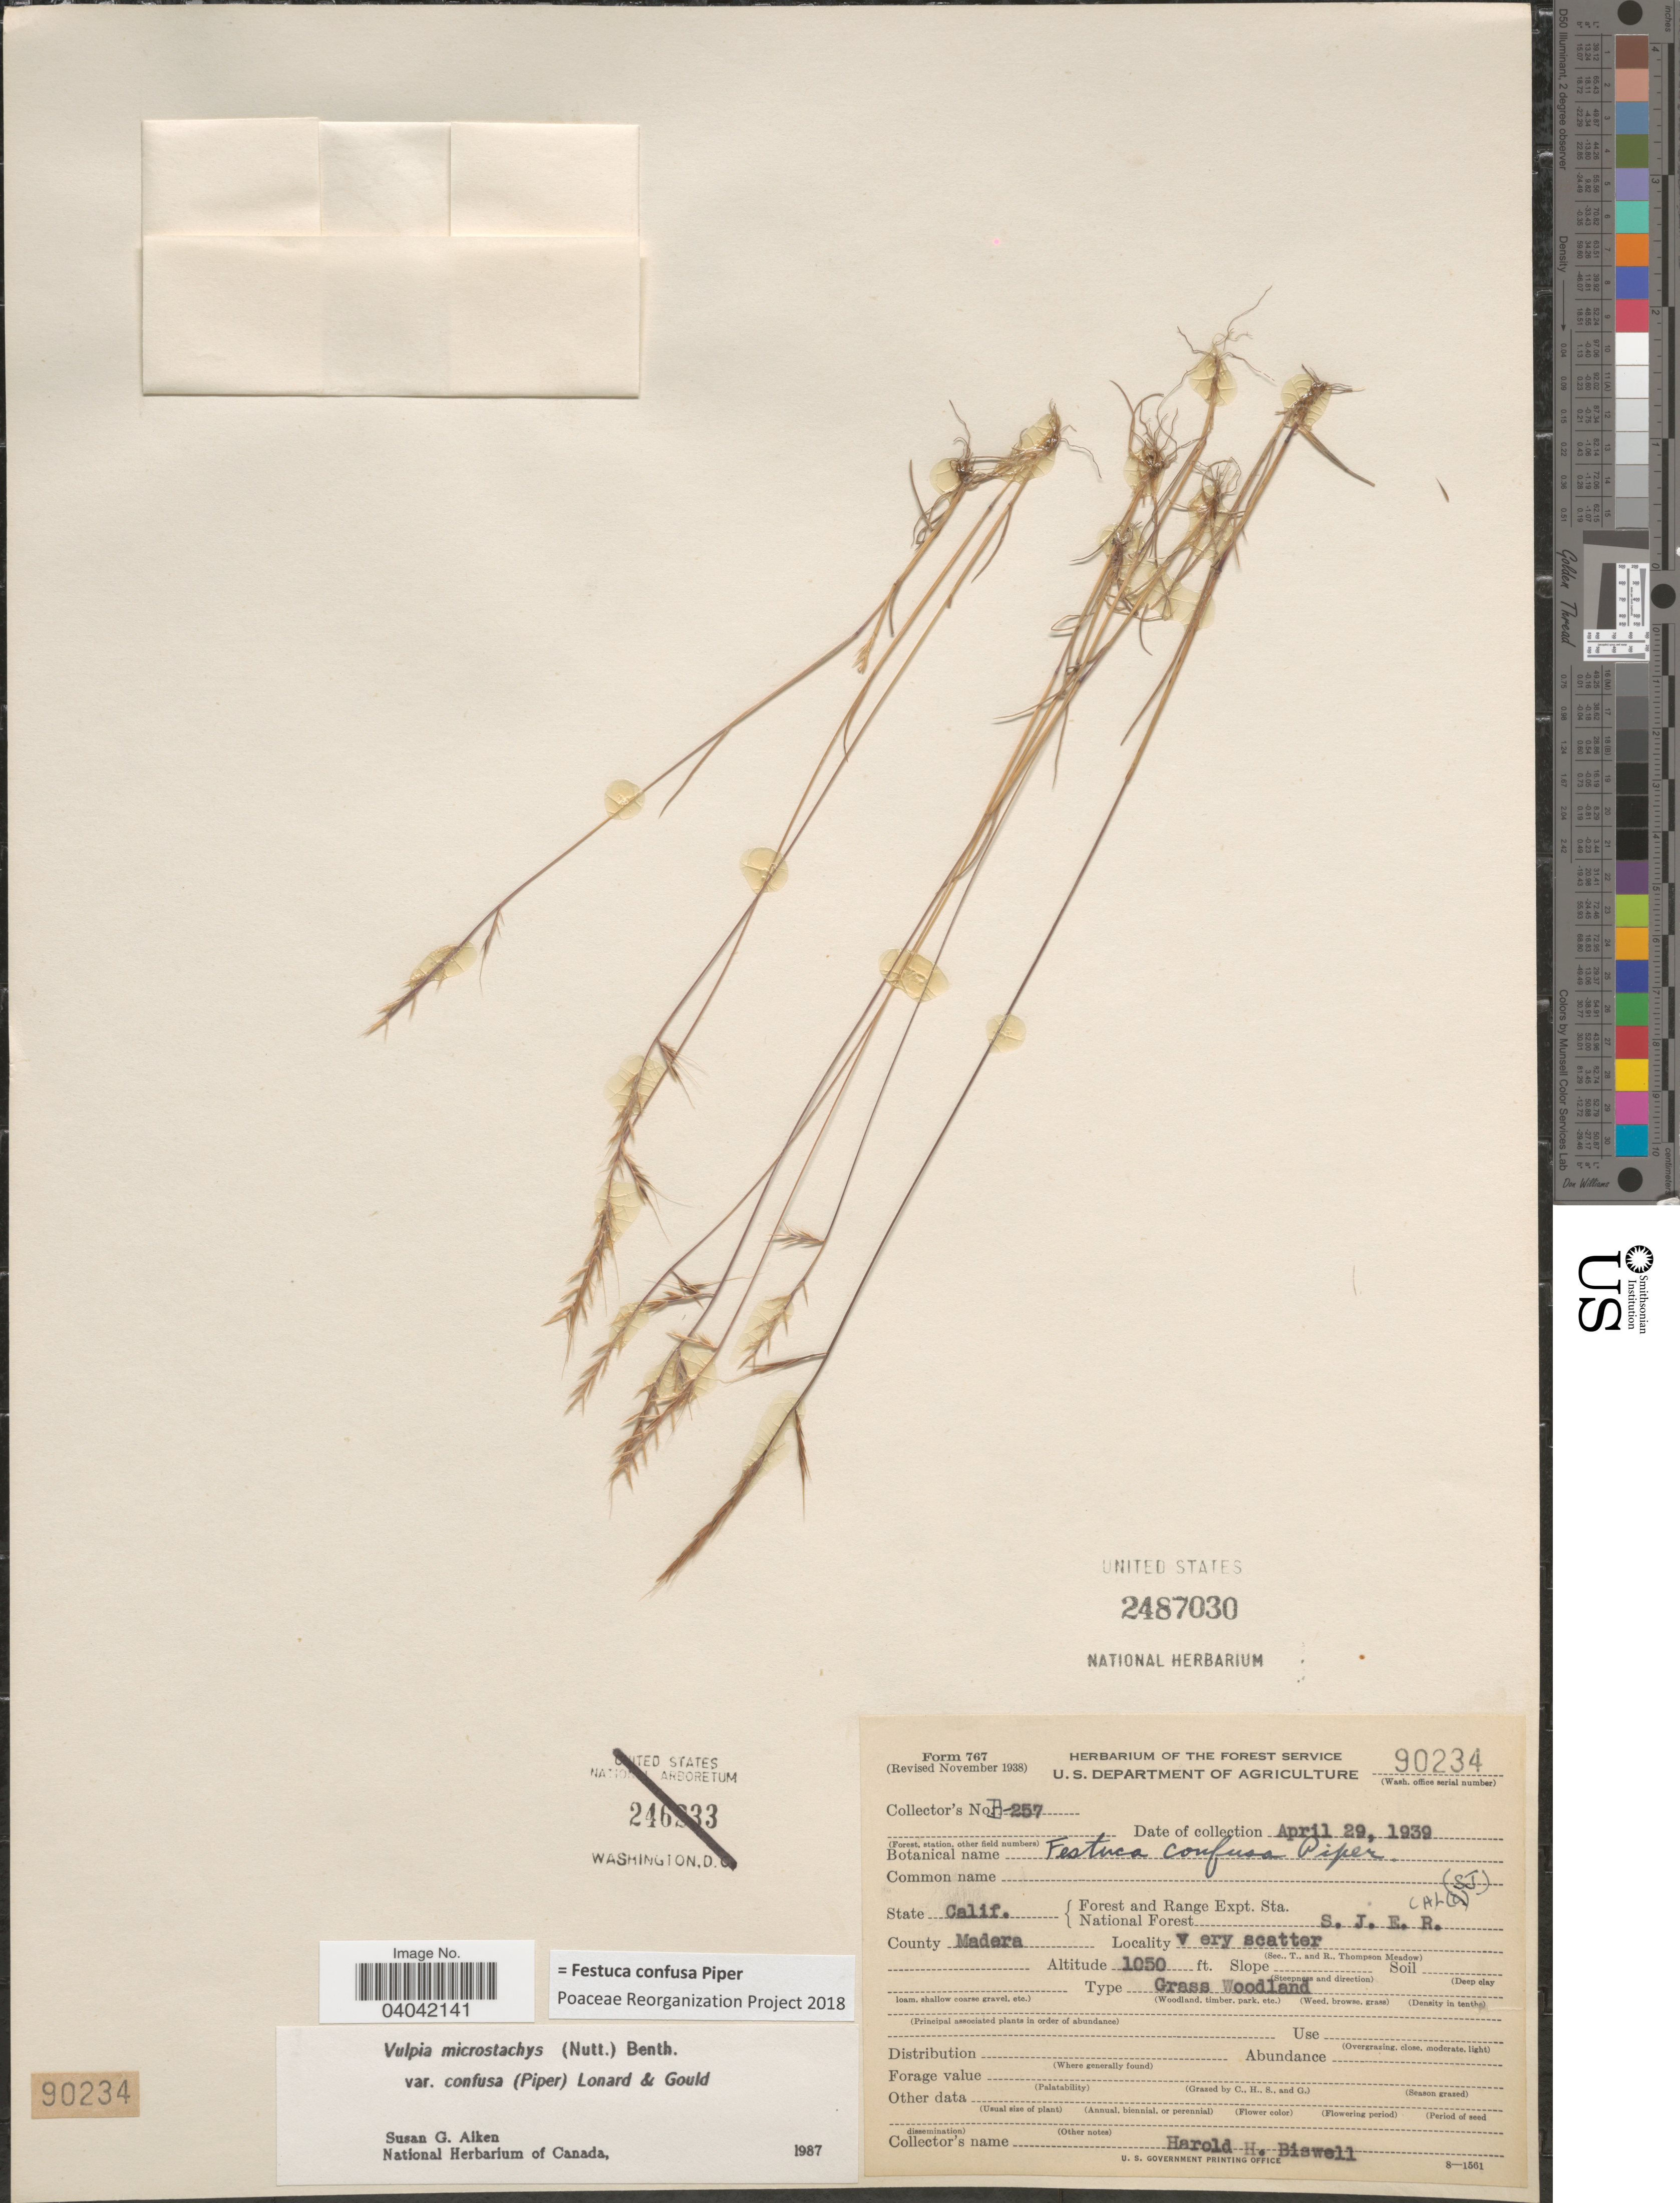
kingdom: Plantae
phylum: Tracheophyta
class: Liliopsida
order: Poales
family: Poaceae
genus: Festuca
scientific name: Festuca confusa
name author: Piper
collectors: H. Biswell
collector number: B-257*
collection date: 1939-04-29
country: United States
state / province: California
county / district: Madera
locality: Forest and Range Expt. Sta. National Forest S.J.E.R. County Madera.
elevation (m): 320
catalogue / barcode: US 2487030